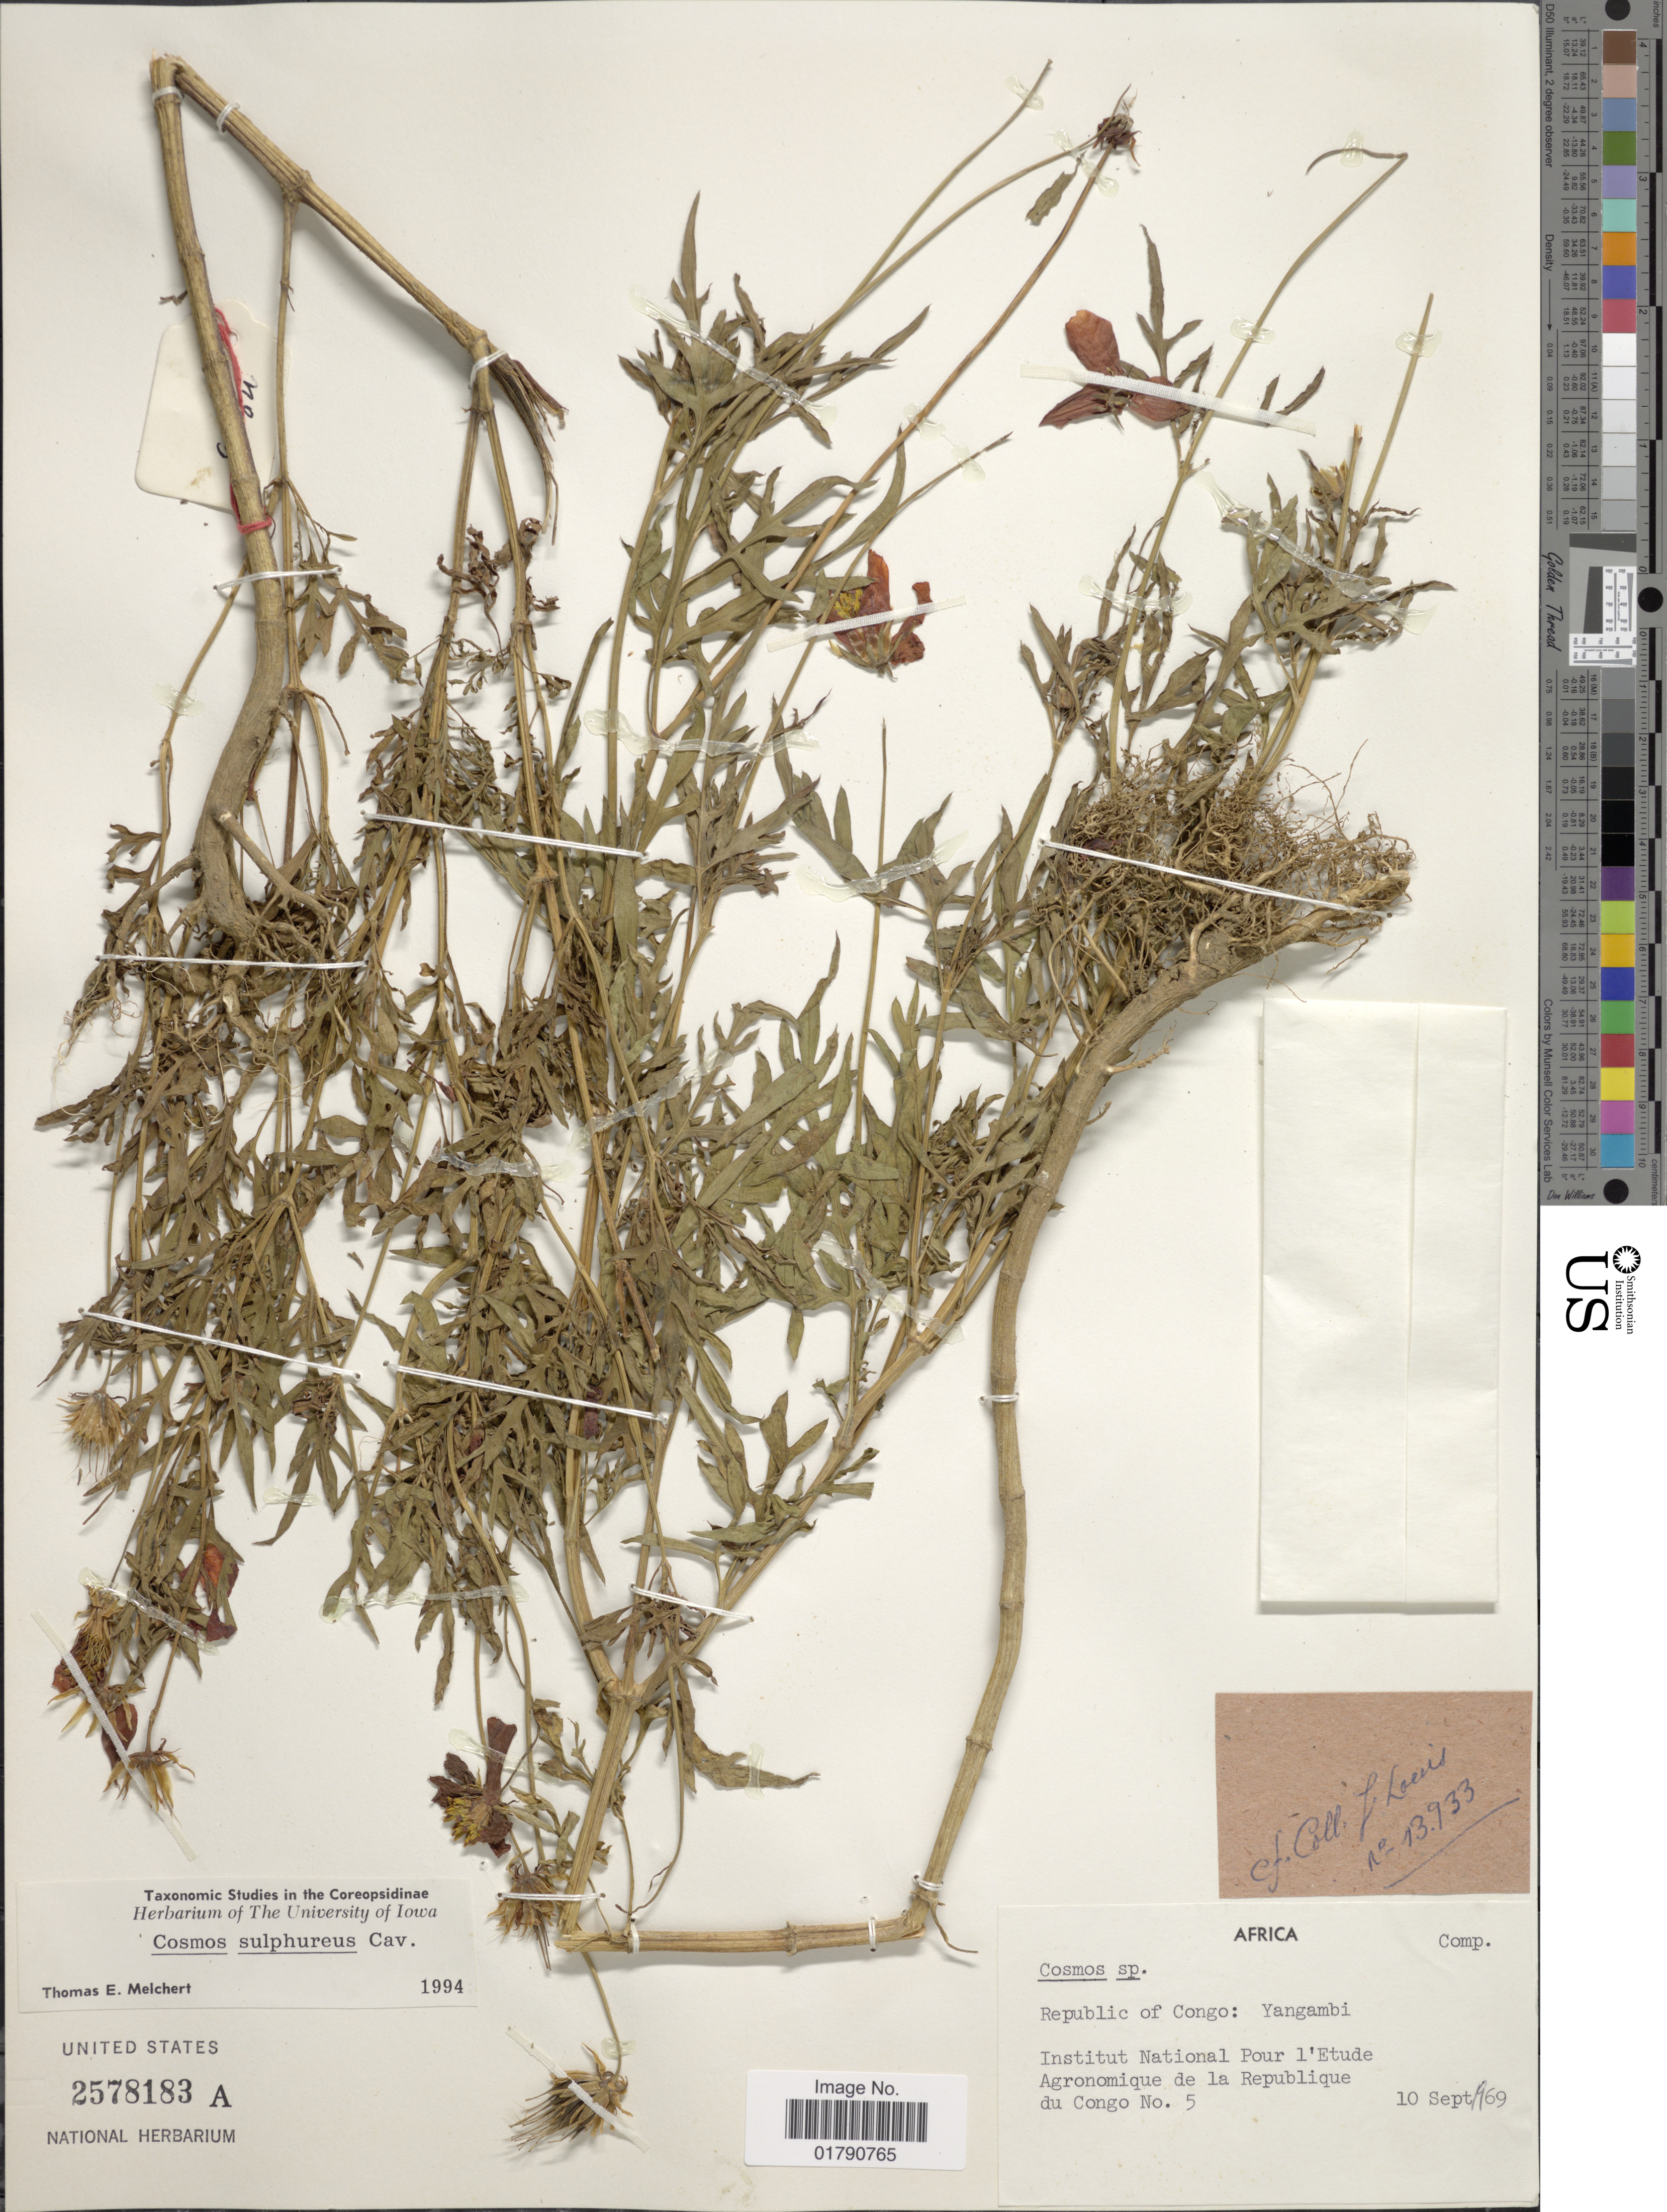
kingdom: Plantae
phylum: Tracheophyta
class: Magnoliopsida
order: Asterales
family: Asteraceae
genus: Cosmos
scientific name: Cosmos sulphureus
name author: Cav.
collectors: J. Louis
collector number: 13933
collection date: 1969-09-10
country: Congo, Republic of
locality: Africa, Republic of Congo, Yangambi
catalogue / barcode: US 2578183A